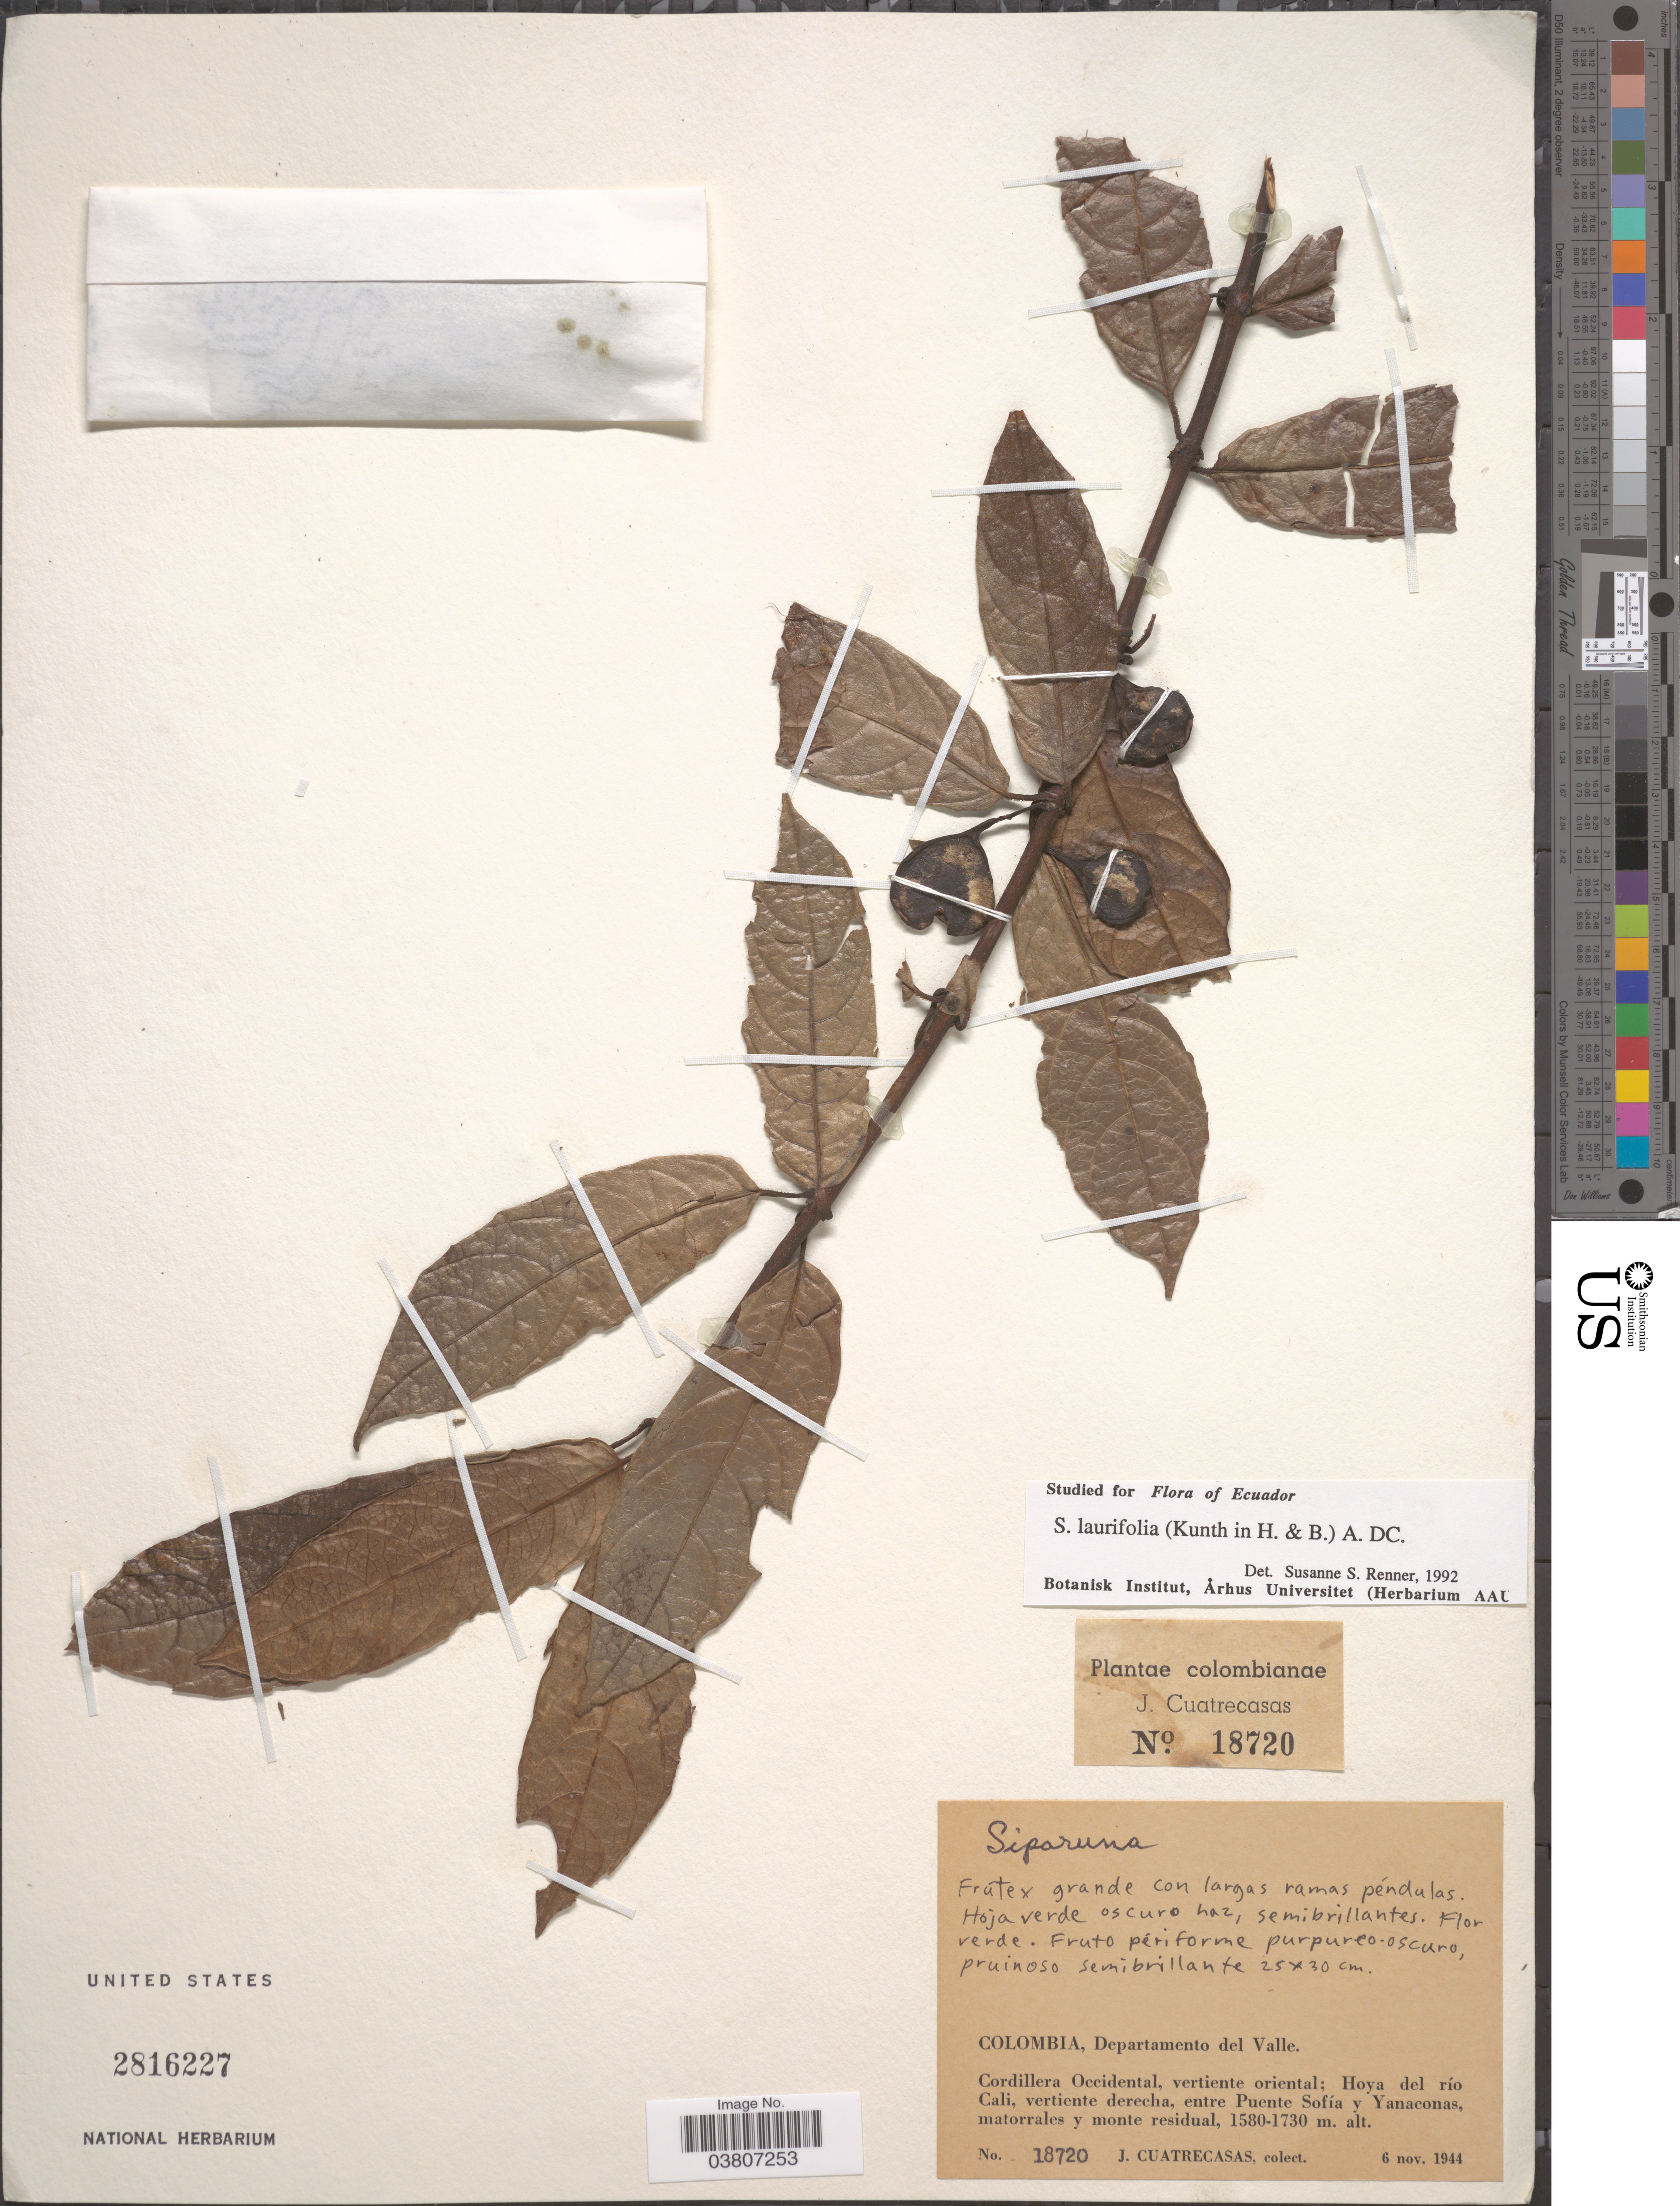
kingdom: Plantae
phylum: Tracheophyta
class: Magnoliopsida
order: Laurales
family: Siparunaceae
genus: Siparuna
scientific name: Siparuna laurifolia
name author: (Kunth) A. DC.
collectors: J. Cuatrecasas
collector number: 18720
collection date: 1944-11-06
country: Colombia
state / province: Valle del Cauca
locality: Departamento del Valle. Cordillera Occidental, vertiente oriental; Hoya del río Cali, vertiente derecha, entre Puente Sofía y Yanaconas, matorrales y monte residual.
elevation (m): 1580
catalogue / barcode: US 2816227